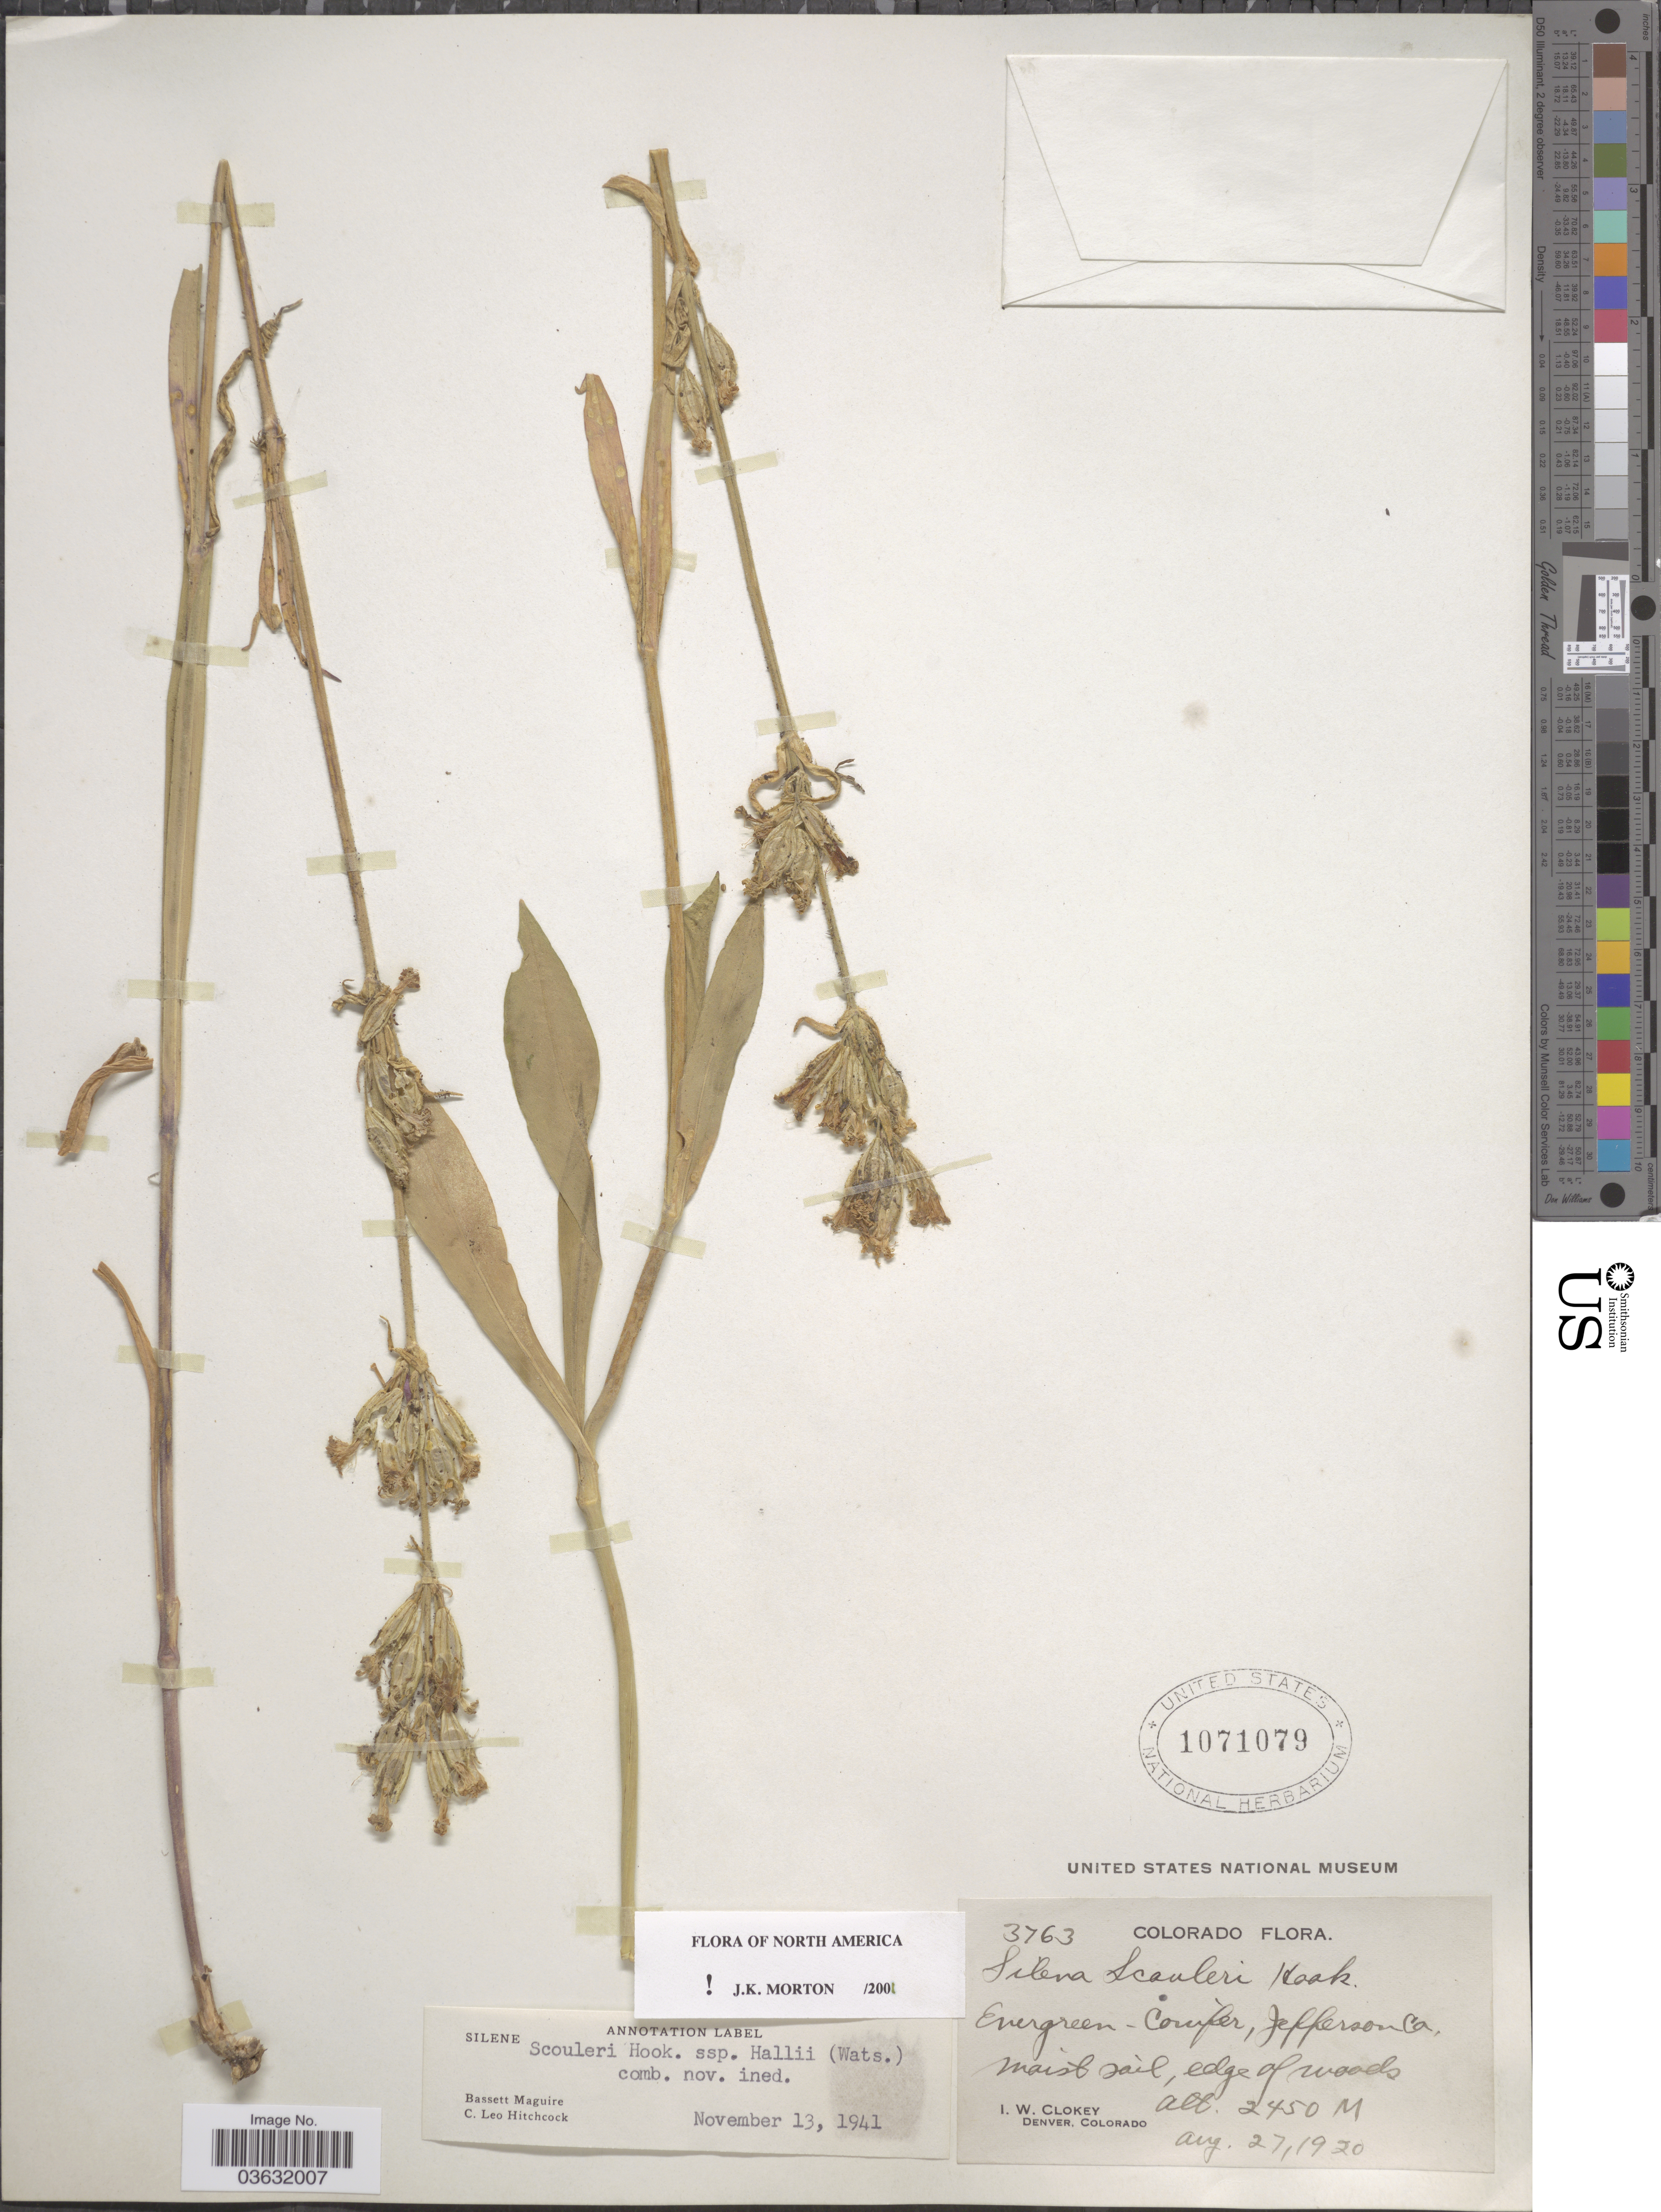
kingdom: Plantae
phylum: Tracheophyta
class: Magnoliopsida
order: Caryophyllales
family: Caryophyllaceae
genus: Silene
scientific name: Silene scouleri subsp. hallii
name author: (S. Watson) C.L. Hitchc. & Maguire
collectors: I. W. Clokey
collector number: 3763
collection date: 1920-08-27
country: United States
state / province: Colorado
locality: Jefferson Co.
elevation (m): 2450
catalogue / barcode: US 1071079